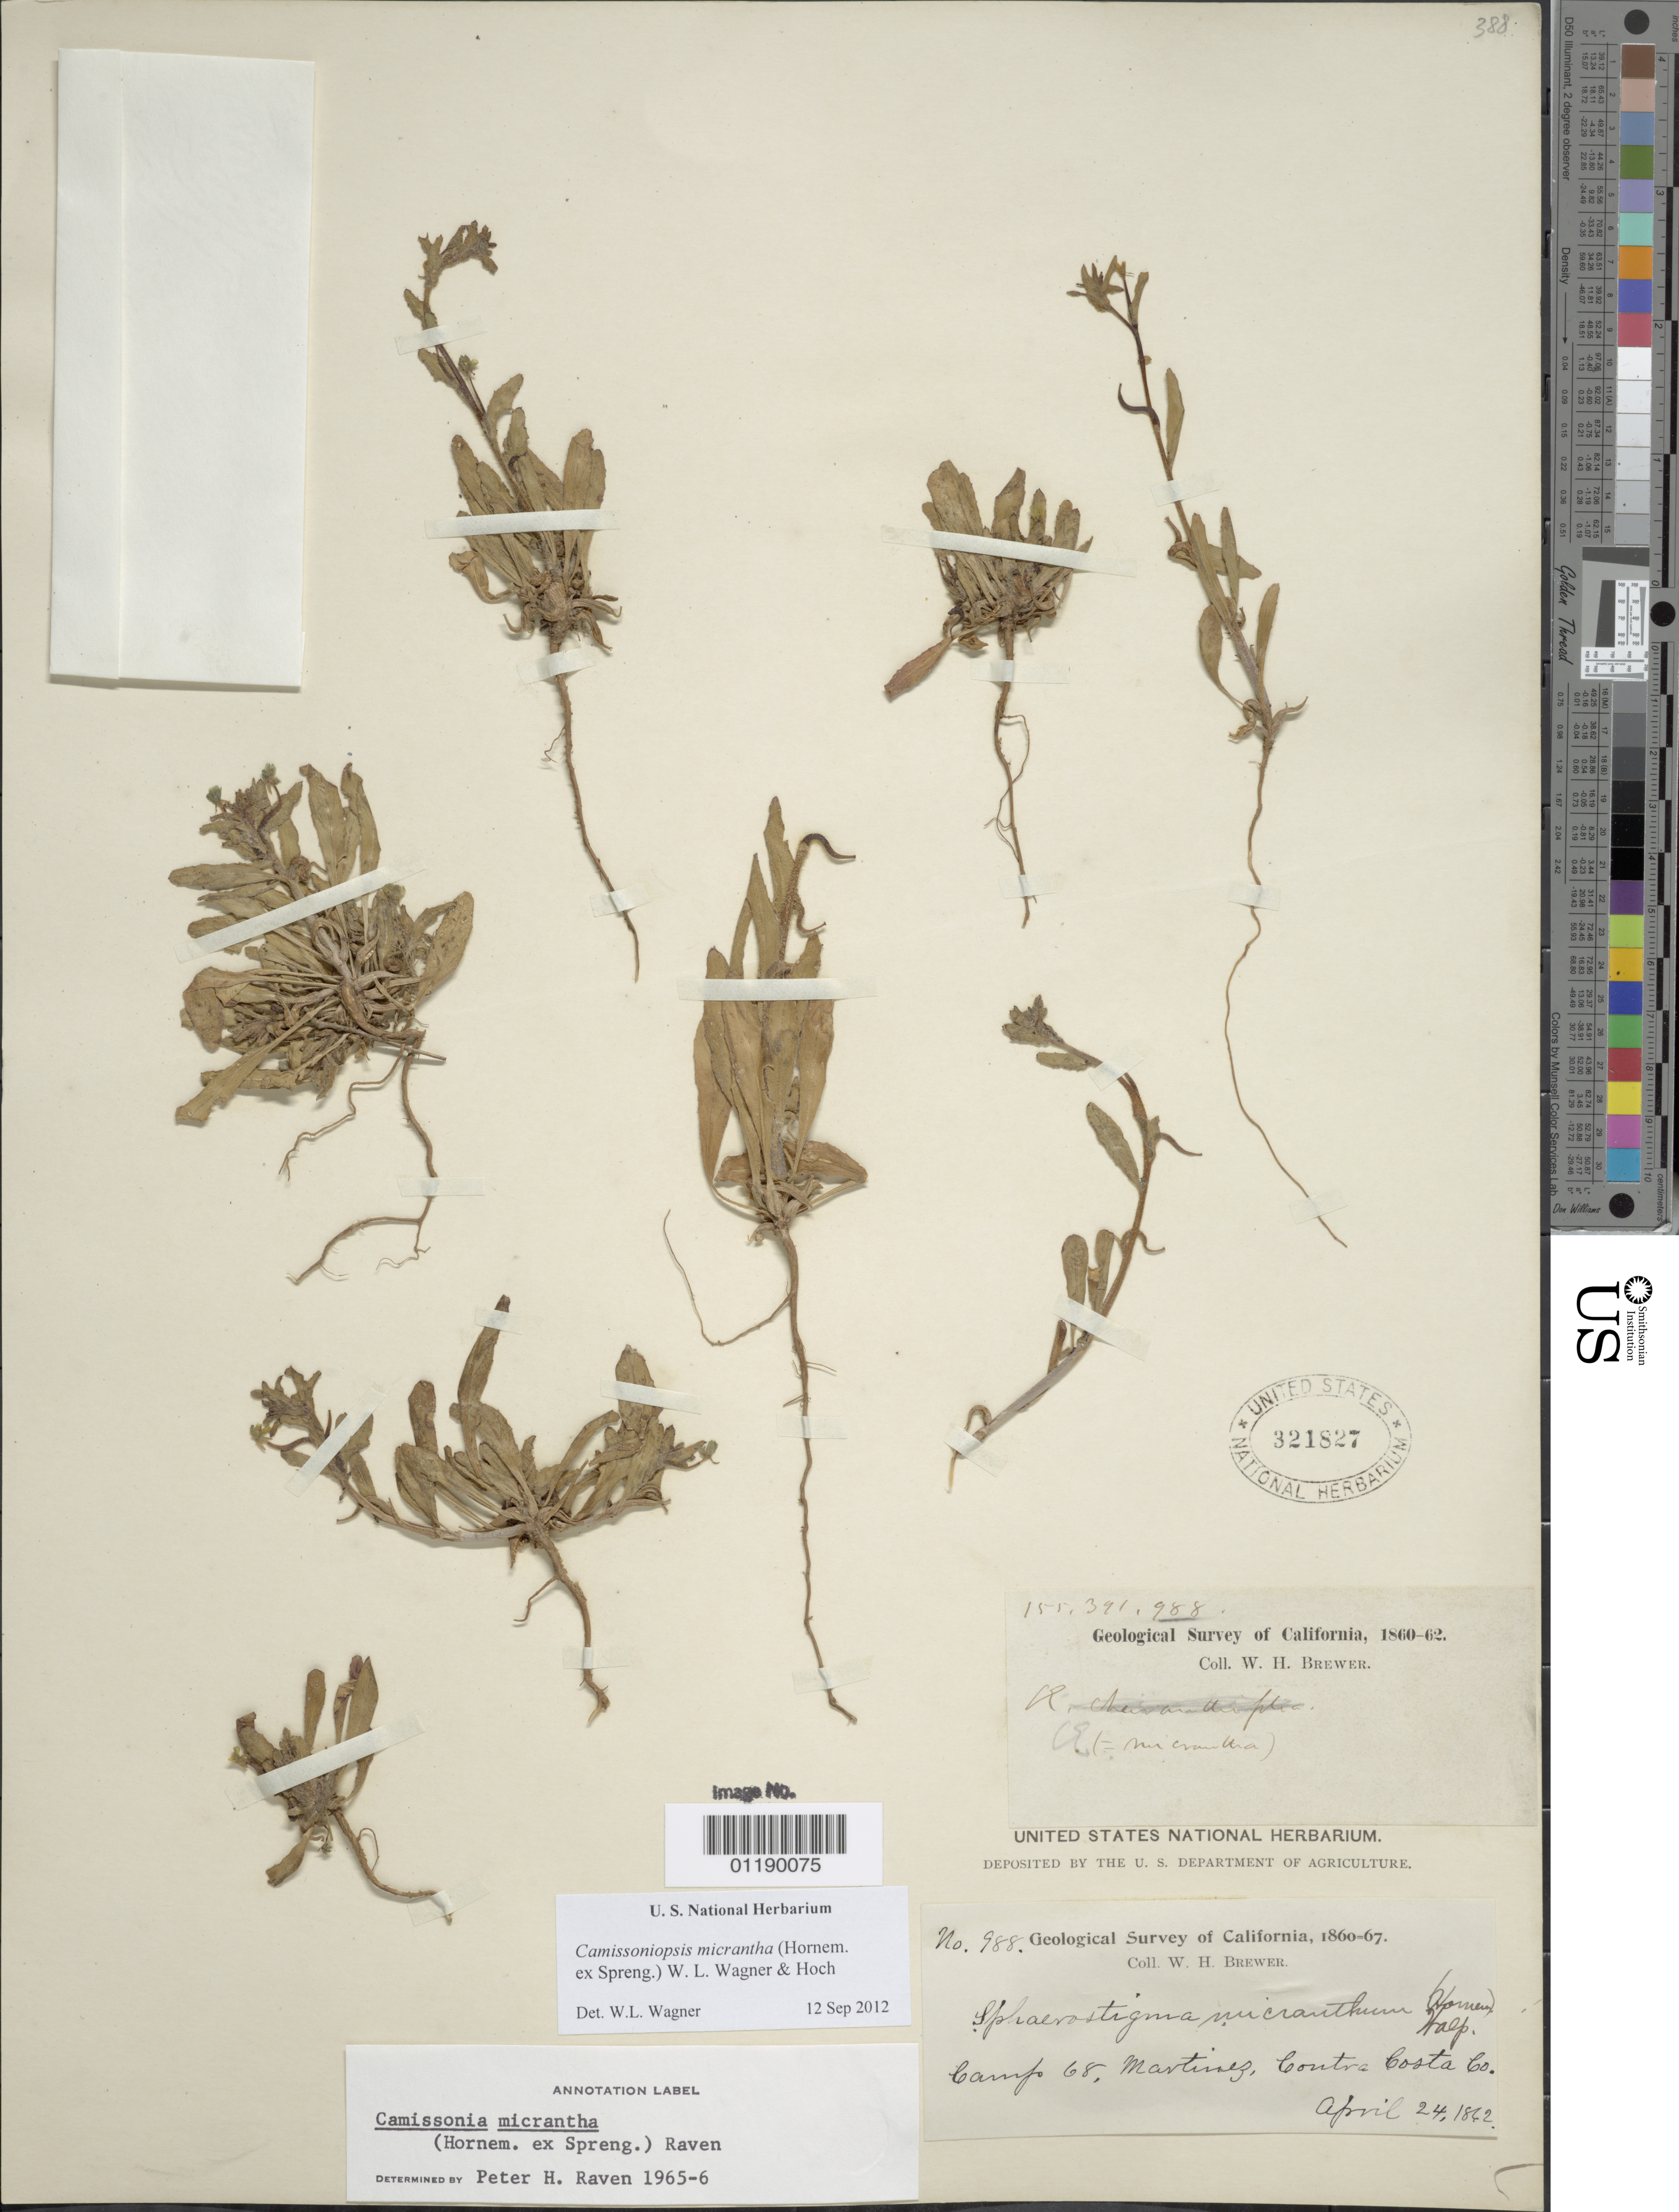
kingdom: Plantae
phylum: Tracheophyta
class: Magnoliopsida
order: Myrtales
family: Onagraceae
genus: Camissoniopsis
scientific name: Camissoniopsis micrantha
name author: (Hornem. ex Spreng.) W.L. Wagner & Hoch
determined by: Wagner, W. L., (BOT), Smithsonian Institution - National Museum of Natural History (UNITED STATES)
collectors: W. H. Brewer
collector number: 988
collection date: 1862-04-24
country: United States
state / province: California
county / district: Contra Costa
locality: Camp 68, Martinez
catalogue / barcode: US 321827